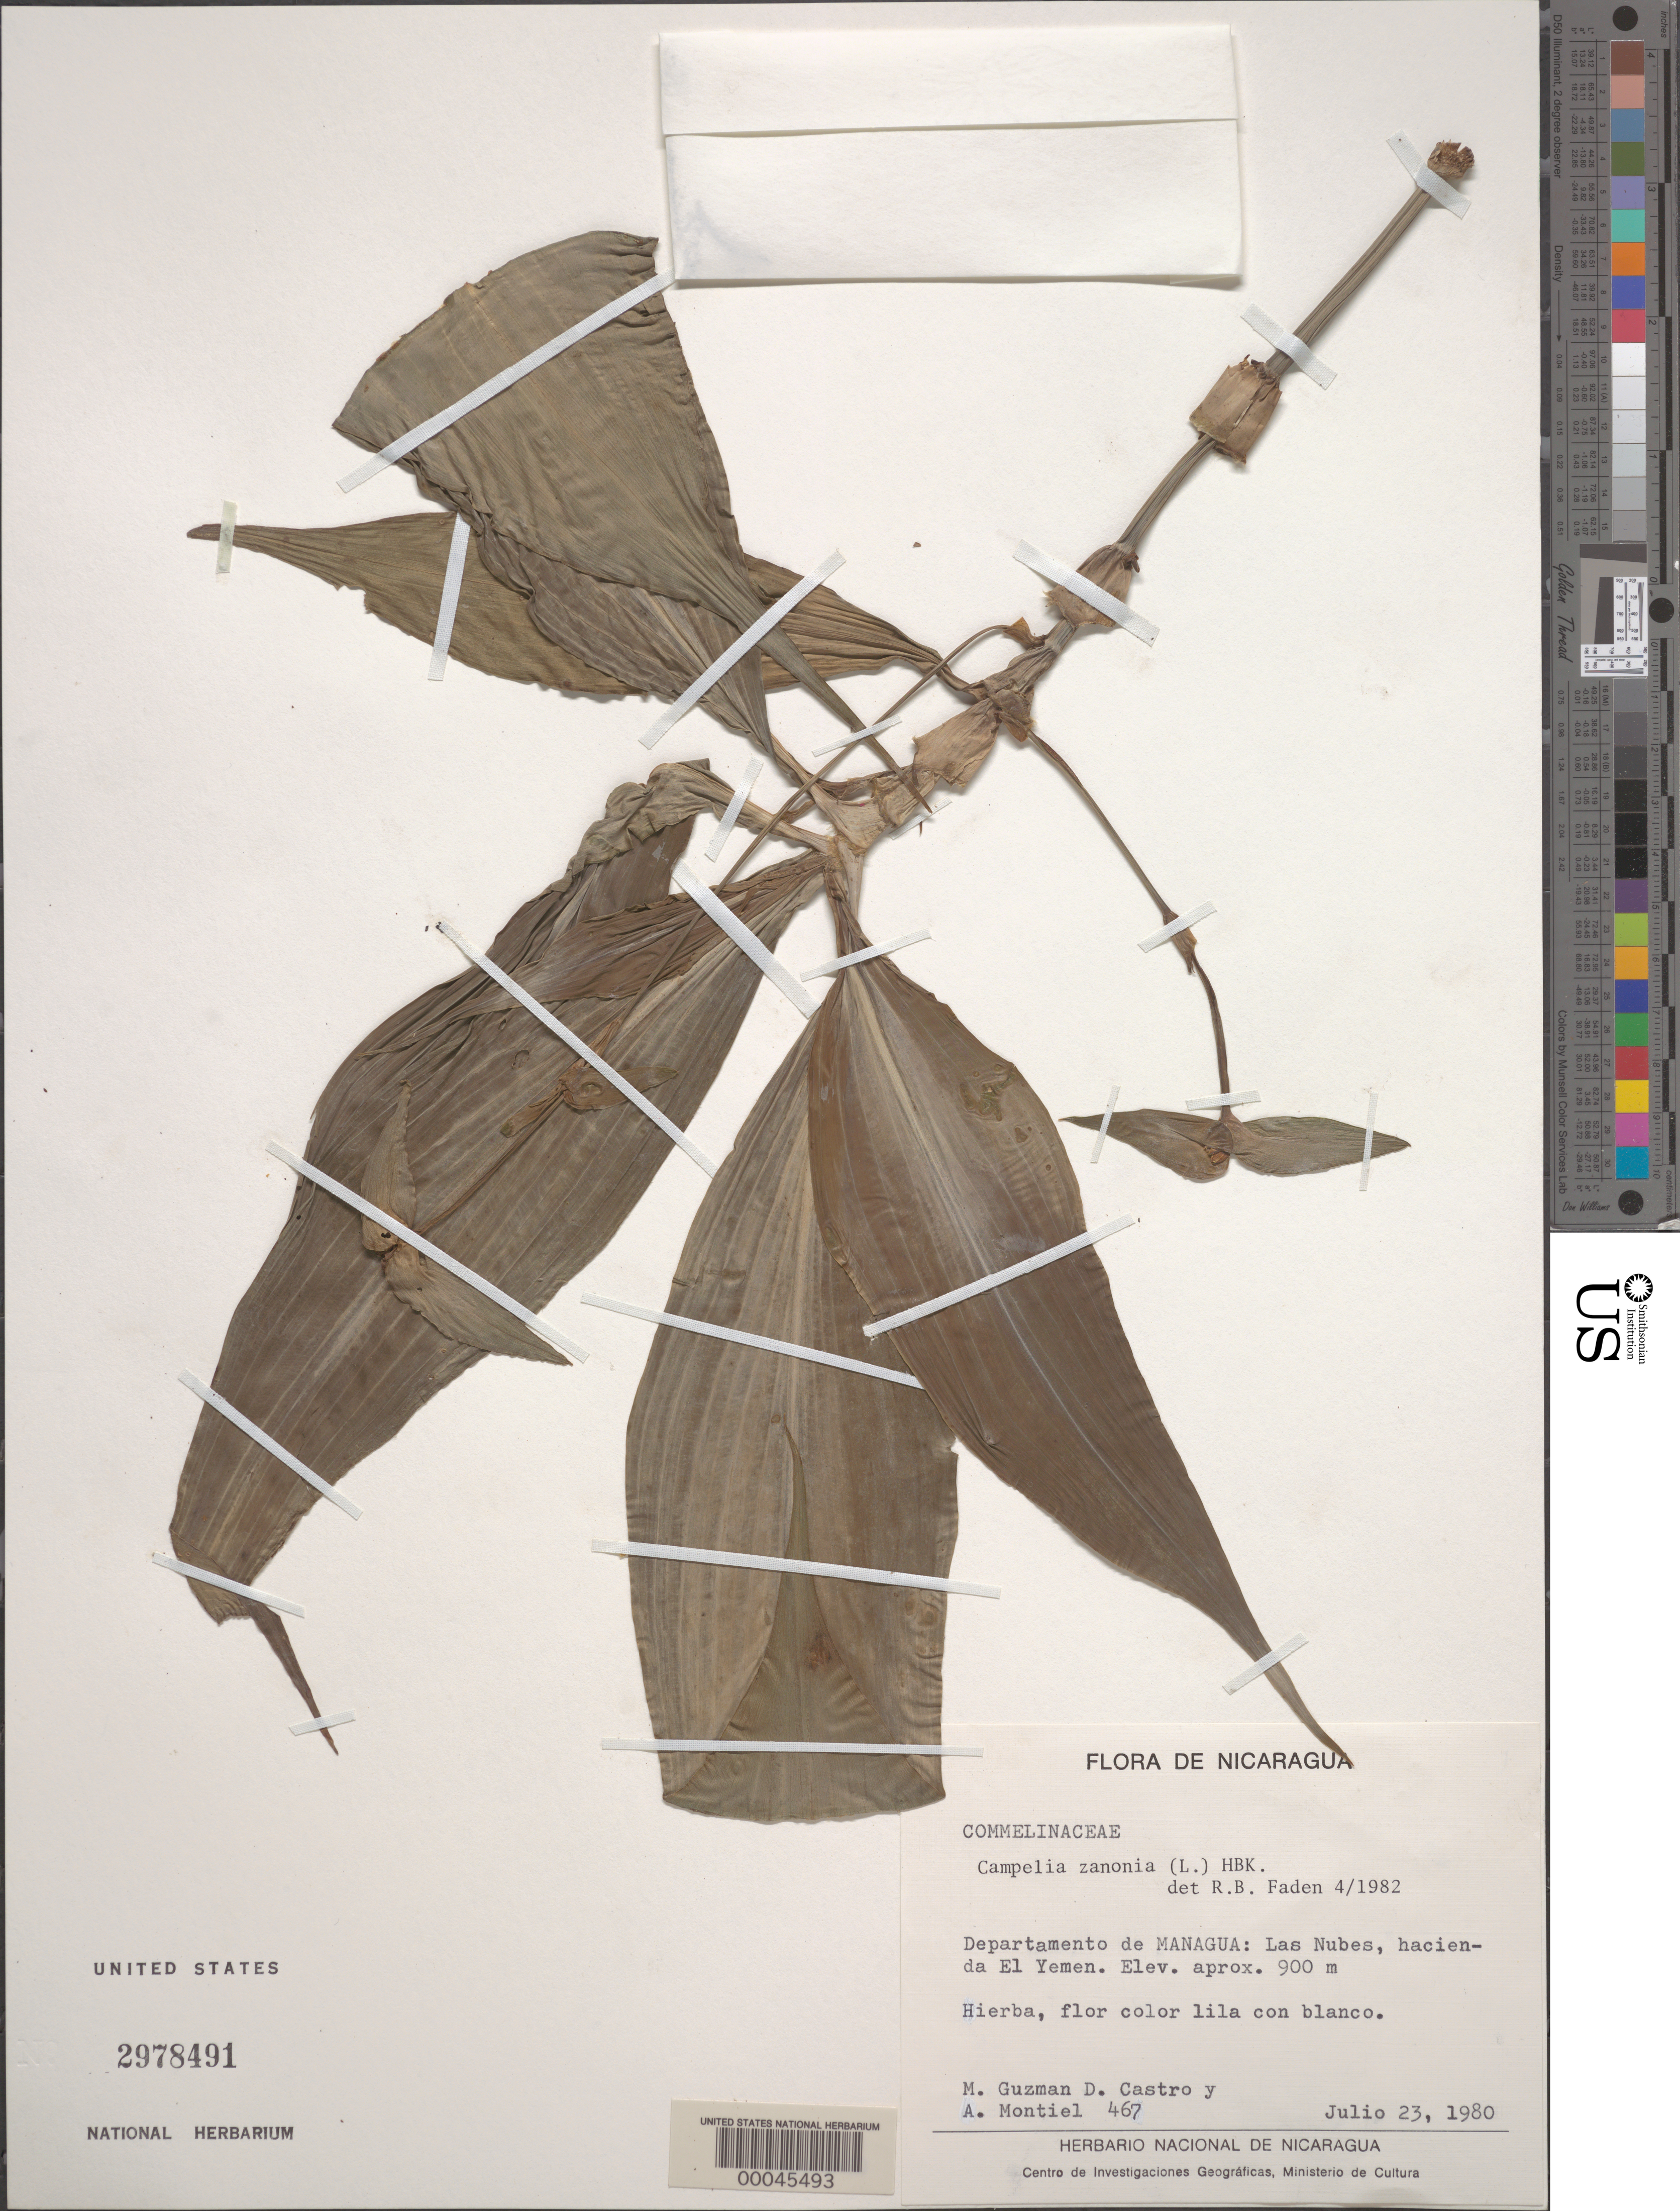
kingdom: Plantae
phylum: Tracheophyta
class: Liliopsida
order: Commelinales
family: Commelinaceae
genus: Tradescantia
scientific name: Tradescantia zanonia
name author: (L.) Sw.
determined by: Faden, Robert B., (US), Smithsonian Institution - National Museum of Natural History (UNITED STATES)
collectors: M. Guzman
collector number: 467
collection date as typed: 23 Jul 1980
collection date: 1980-07-23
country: Nicaragua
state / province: Managua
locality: Las nubes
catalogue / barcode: US 2978491